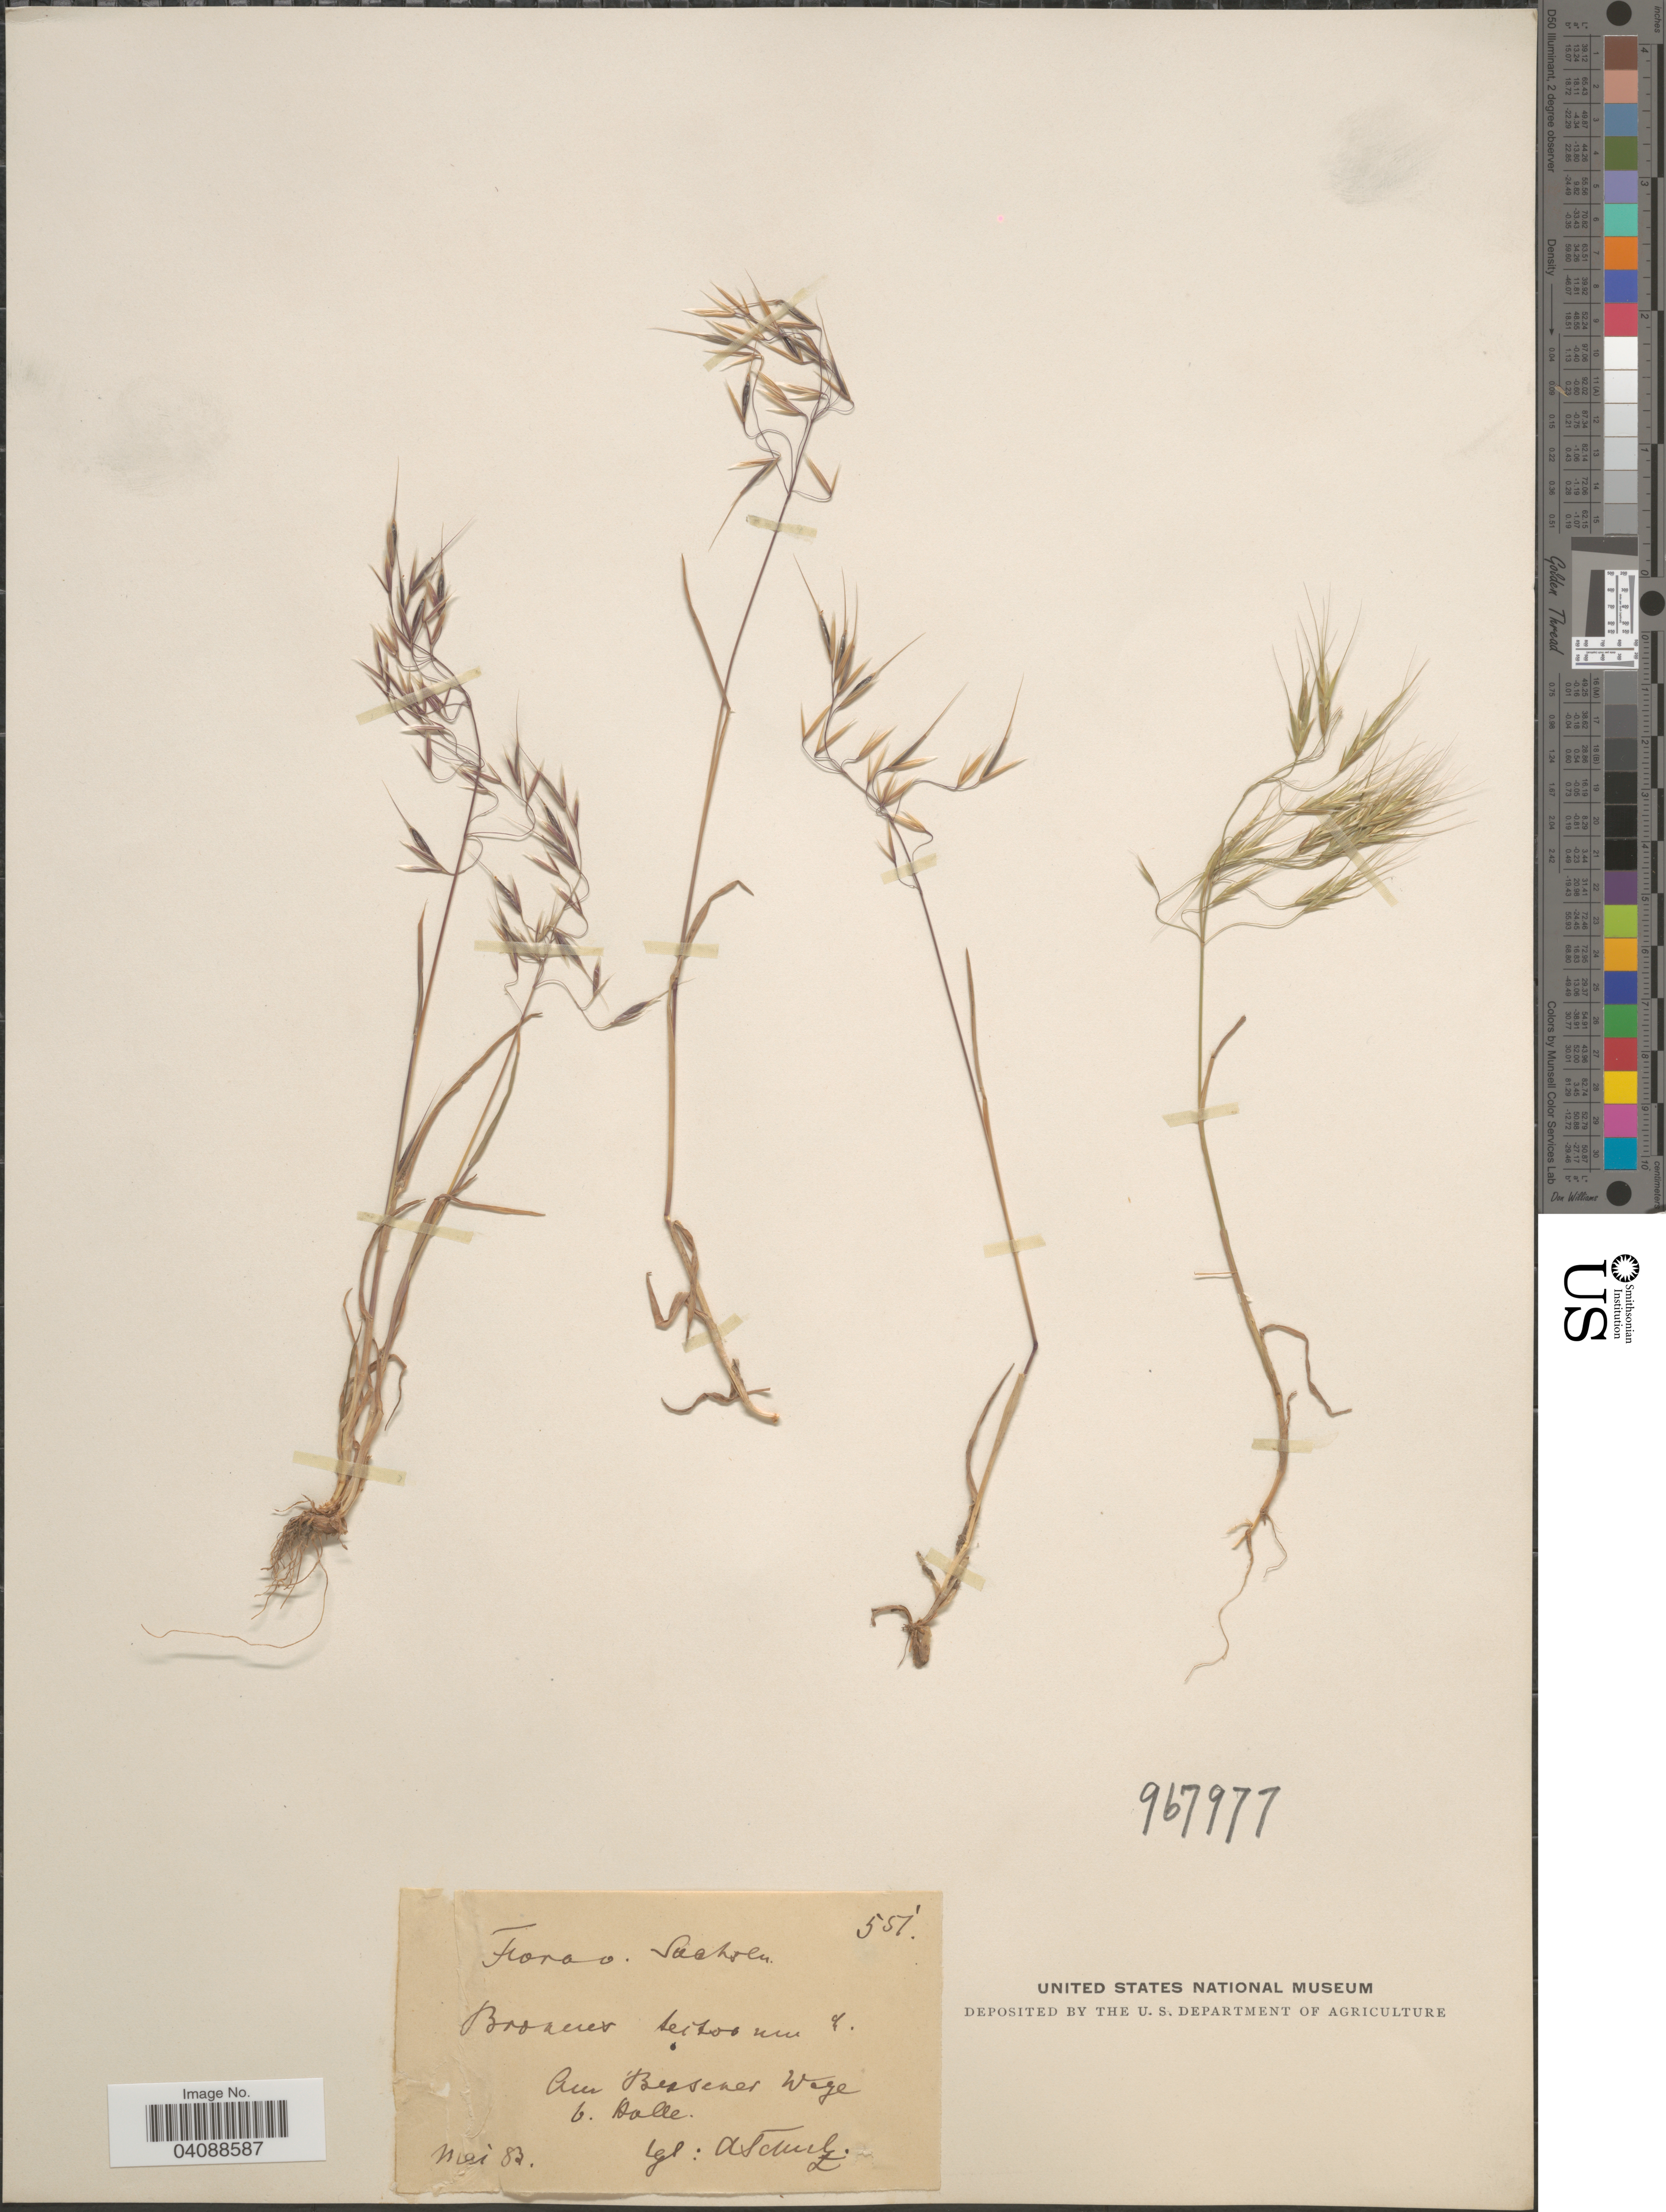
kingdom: Plantae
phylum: Tracheophyta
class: Liliopsida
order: Poales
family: Poaceae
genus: Bromus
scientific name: Bromus tectorum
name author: L.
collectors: A. Schulz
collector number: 551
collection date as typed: Transcribed d/m/y: /5/83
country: Germany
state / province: Sachsen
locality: Am Bessener Wege b. Halle. [interpreted]